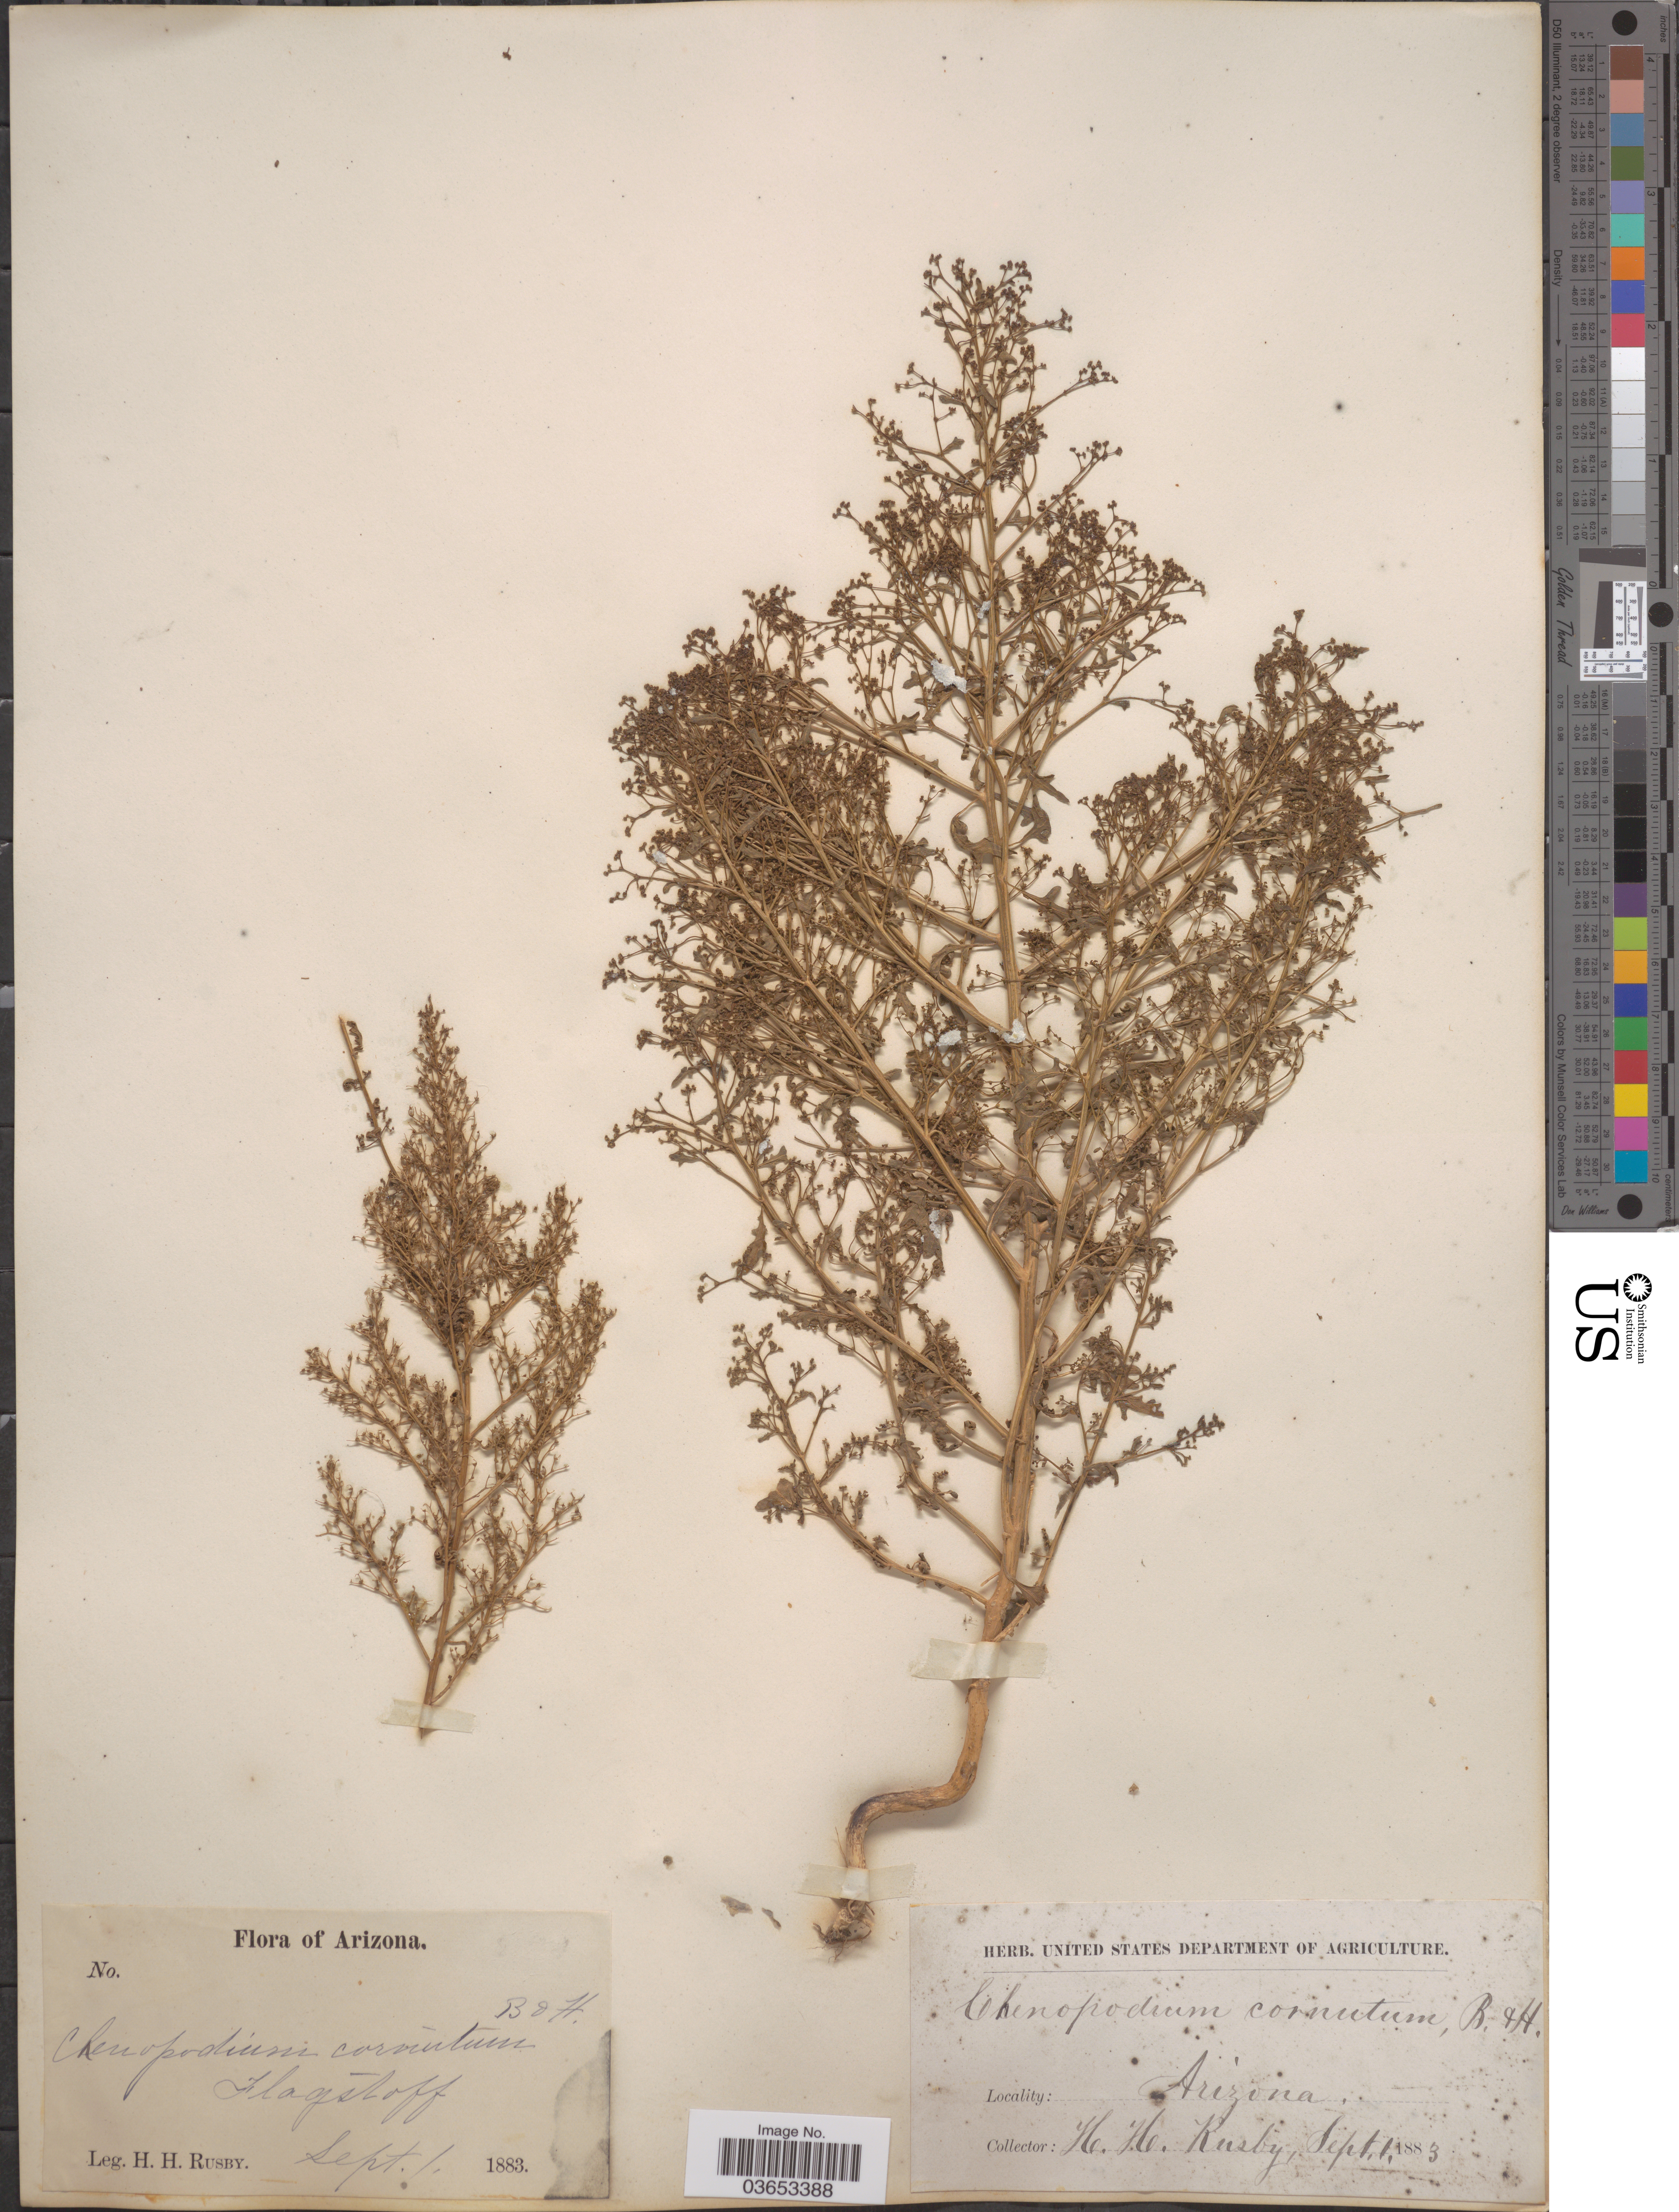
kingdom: Plantae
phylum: Tracheophyta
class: Magnoliopsida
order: Caryophyllales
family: Amaranthaceae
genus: Chenopodium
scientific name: Chenopodium incisum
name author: Poir.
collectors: H. H. Rusby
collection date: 1883-09-01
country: United States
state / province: Arizona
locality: Flagstaff.